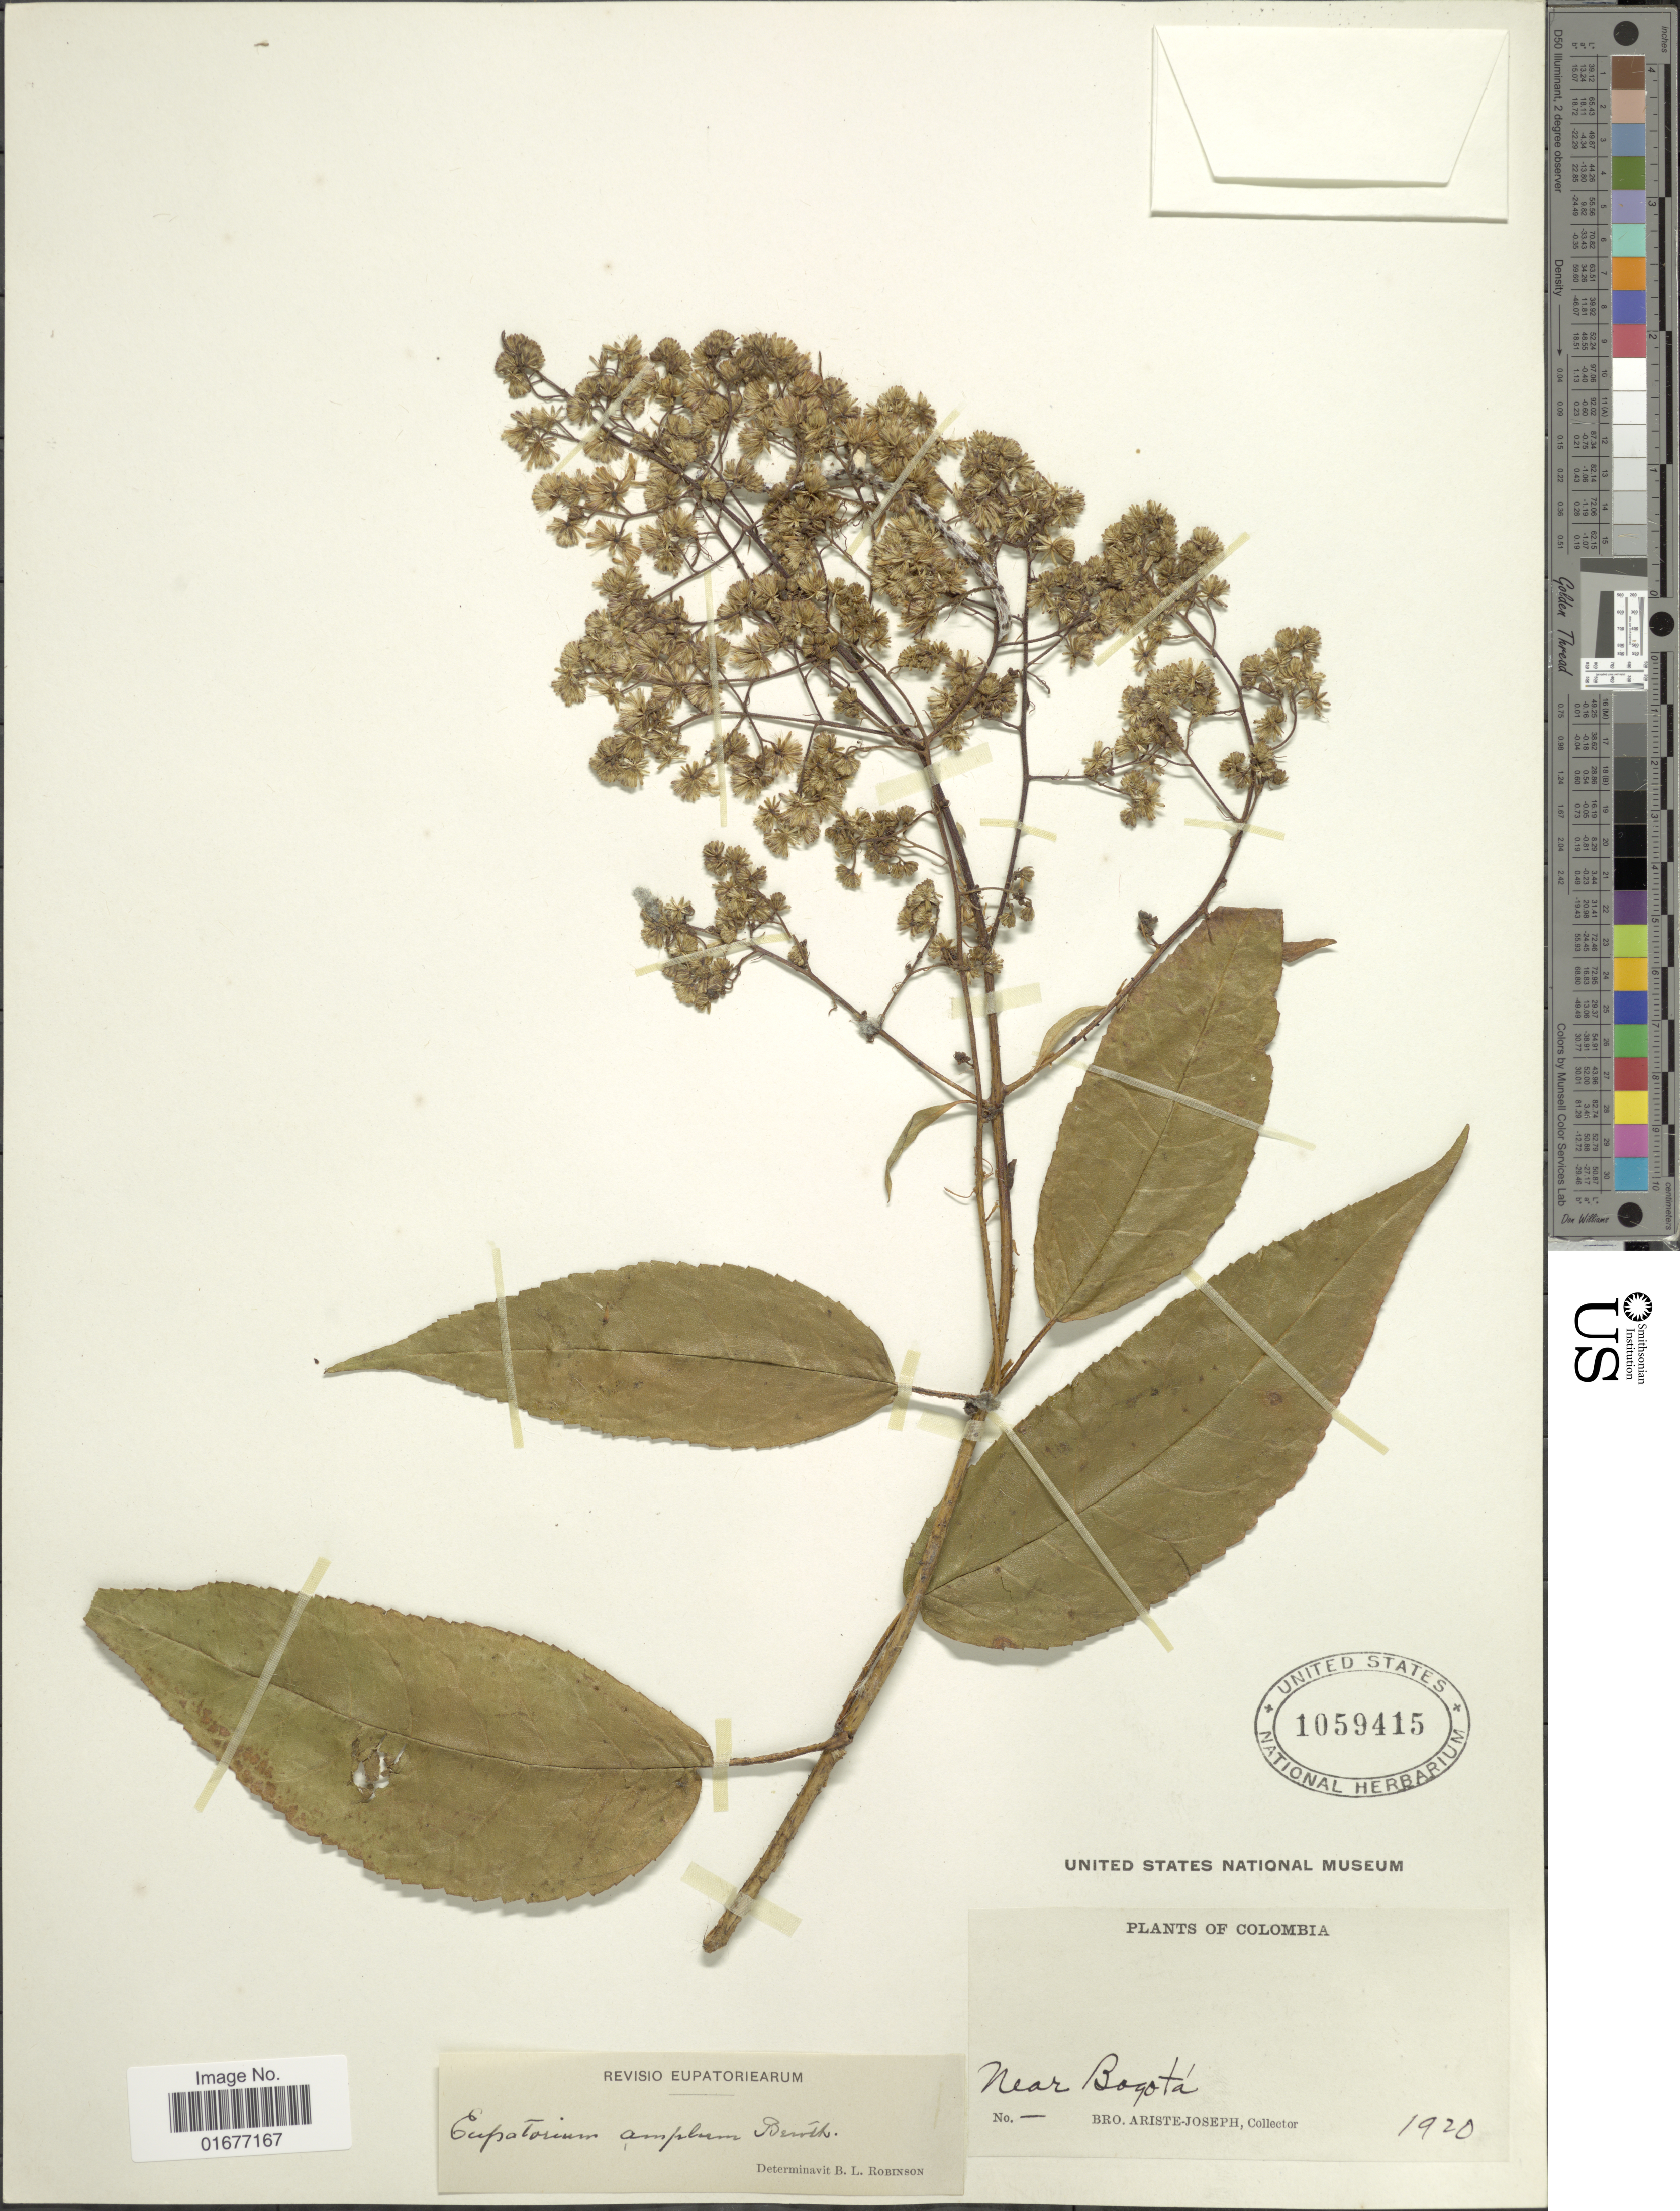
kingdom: Plantae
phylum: Tracheophyta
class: Magnoliopsida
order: Asterales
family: Asteraceae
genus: Ageratina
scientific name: Ageratina ampla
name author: (Benth.) R.M. King & H. Rob.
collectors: Bro. Ariste-Joseph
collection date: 1920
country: Colombia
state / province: Bogota D.C.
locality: Near Bogota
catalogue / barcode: US 1059415